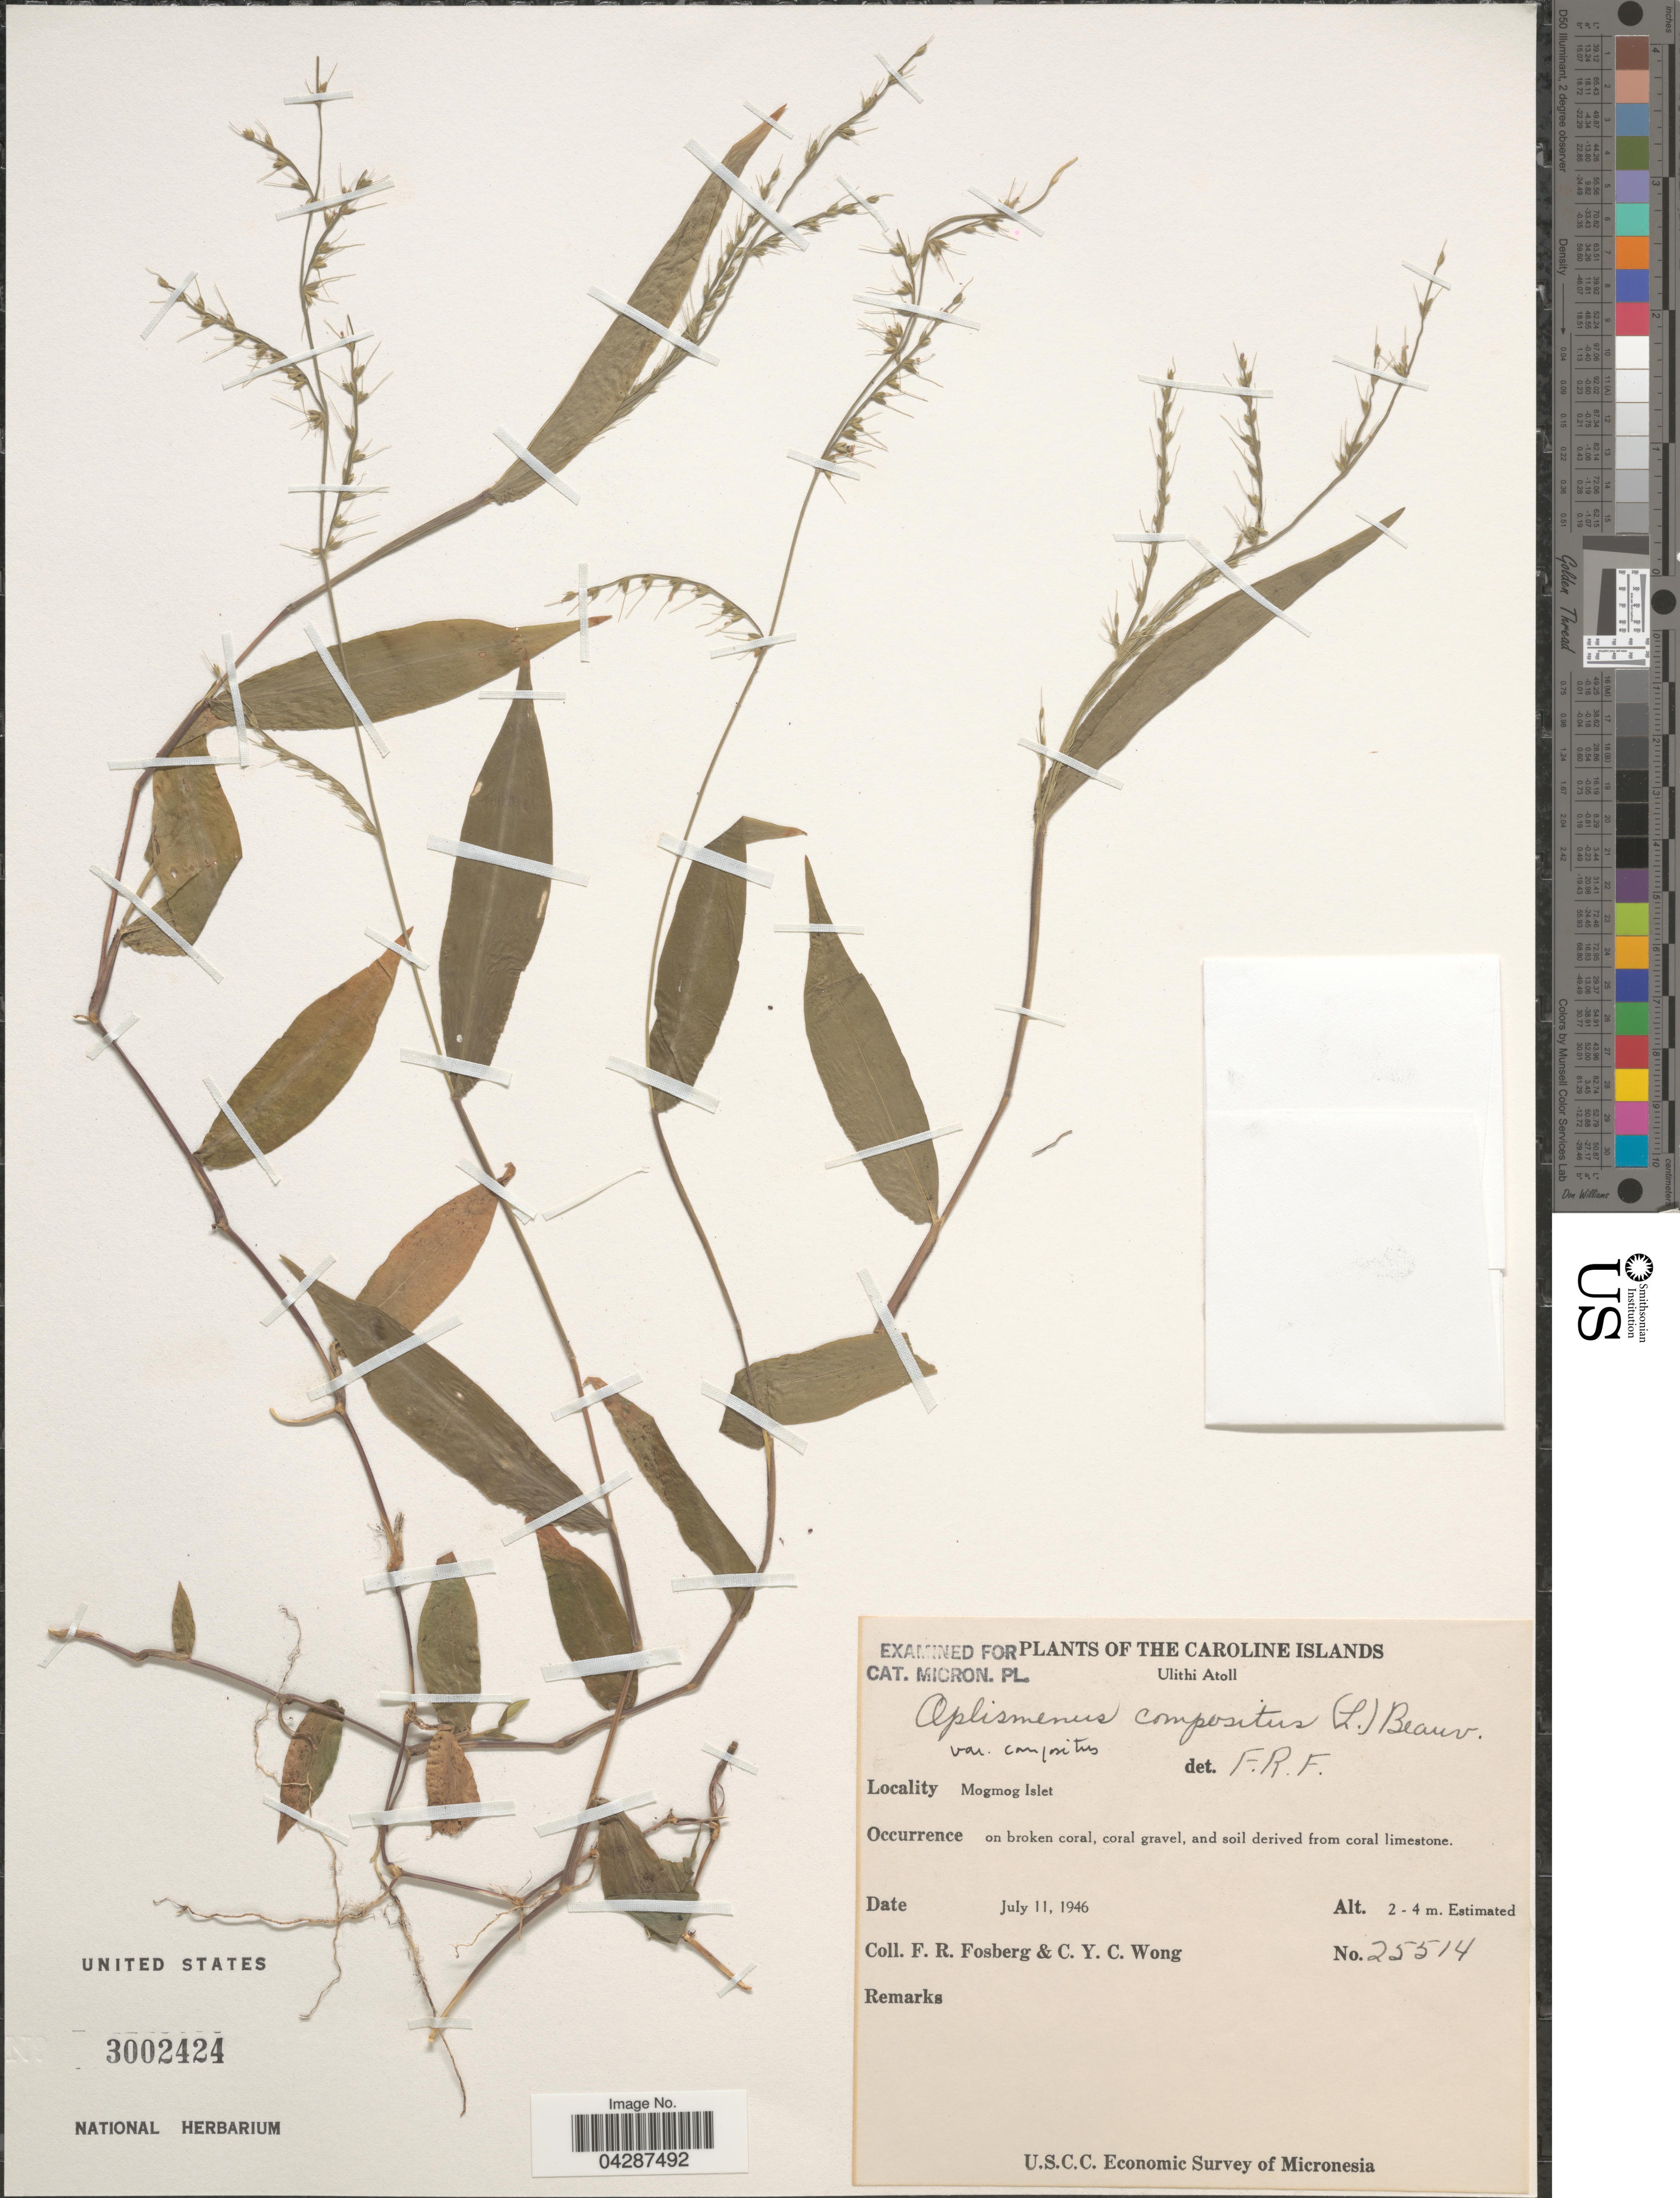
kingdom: Plantae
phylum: Tracheophyta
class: Liliopsida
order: Poales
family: Poaceae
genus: Oplismenus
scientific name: Oplismenus compositus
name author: (L.) P. Beauv.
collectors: F. R. Fosberg & C. Y. C. Wong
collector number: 25514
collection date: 1946-07-11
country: Micronesia, Federated States of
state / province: Yap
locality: The Caroline Islands. Ulithi Atoll. Mogmog Islet. On broken coral, coral gravel, and soil derived from coral limestone. U.S.C.C. Economic Survey of Micronesia.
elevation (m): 2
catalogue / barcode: US 3002424